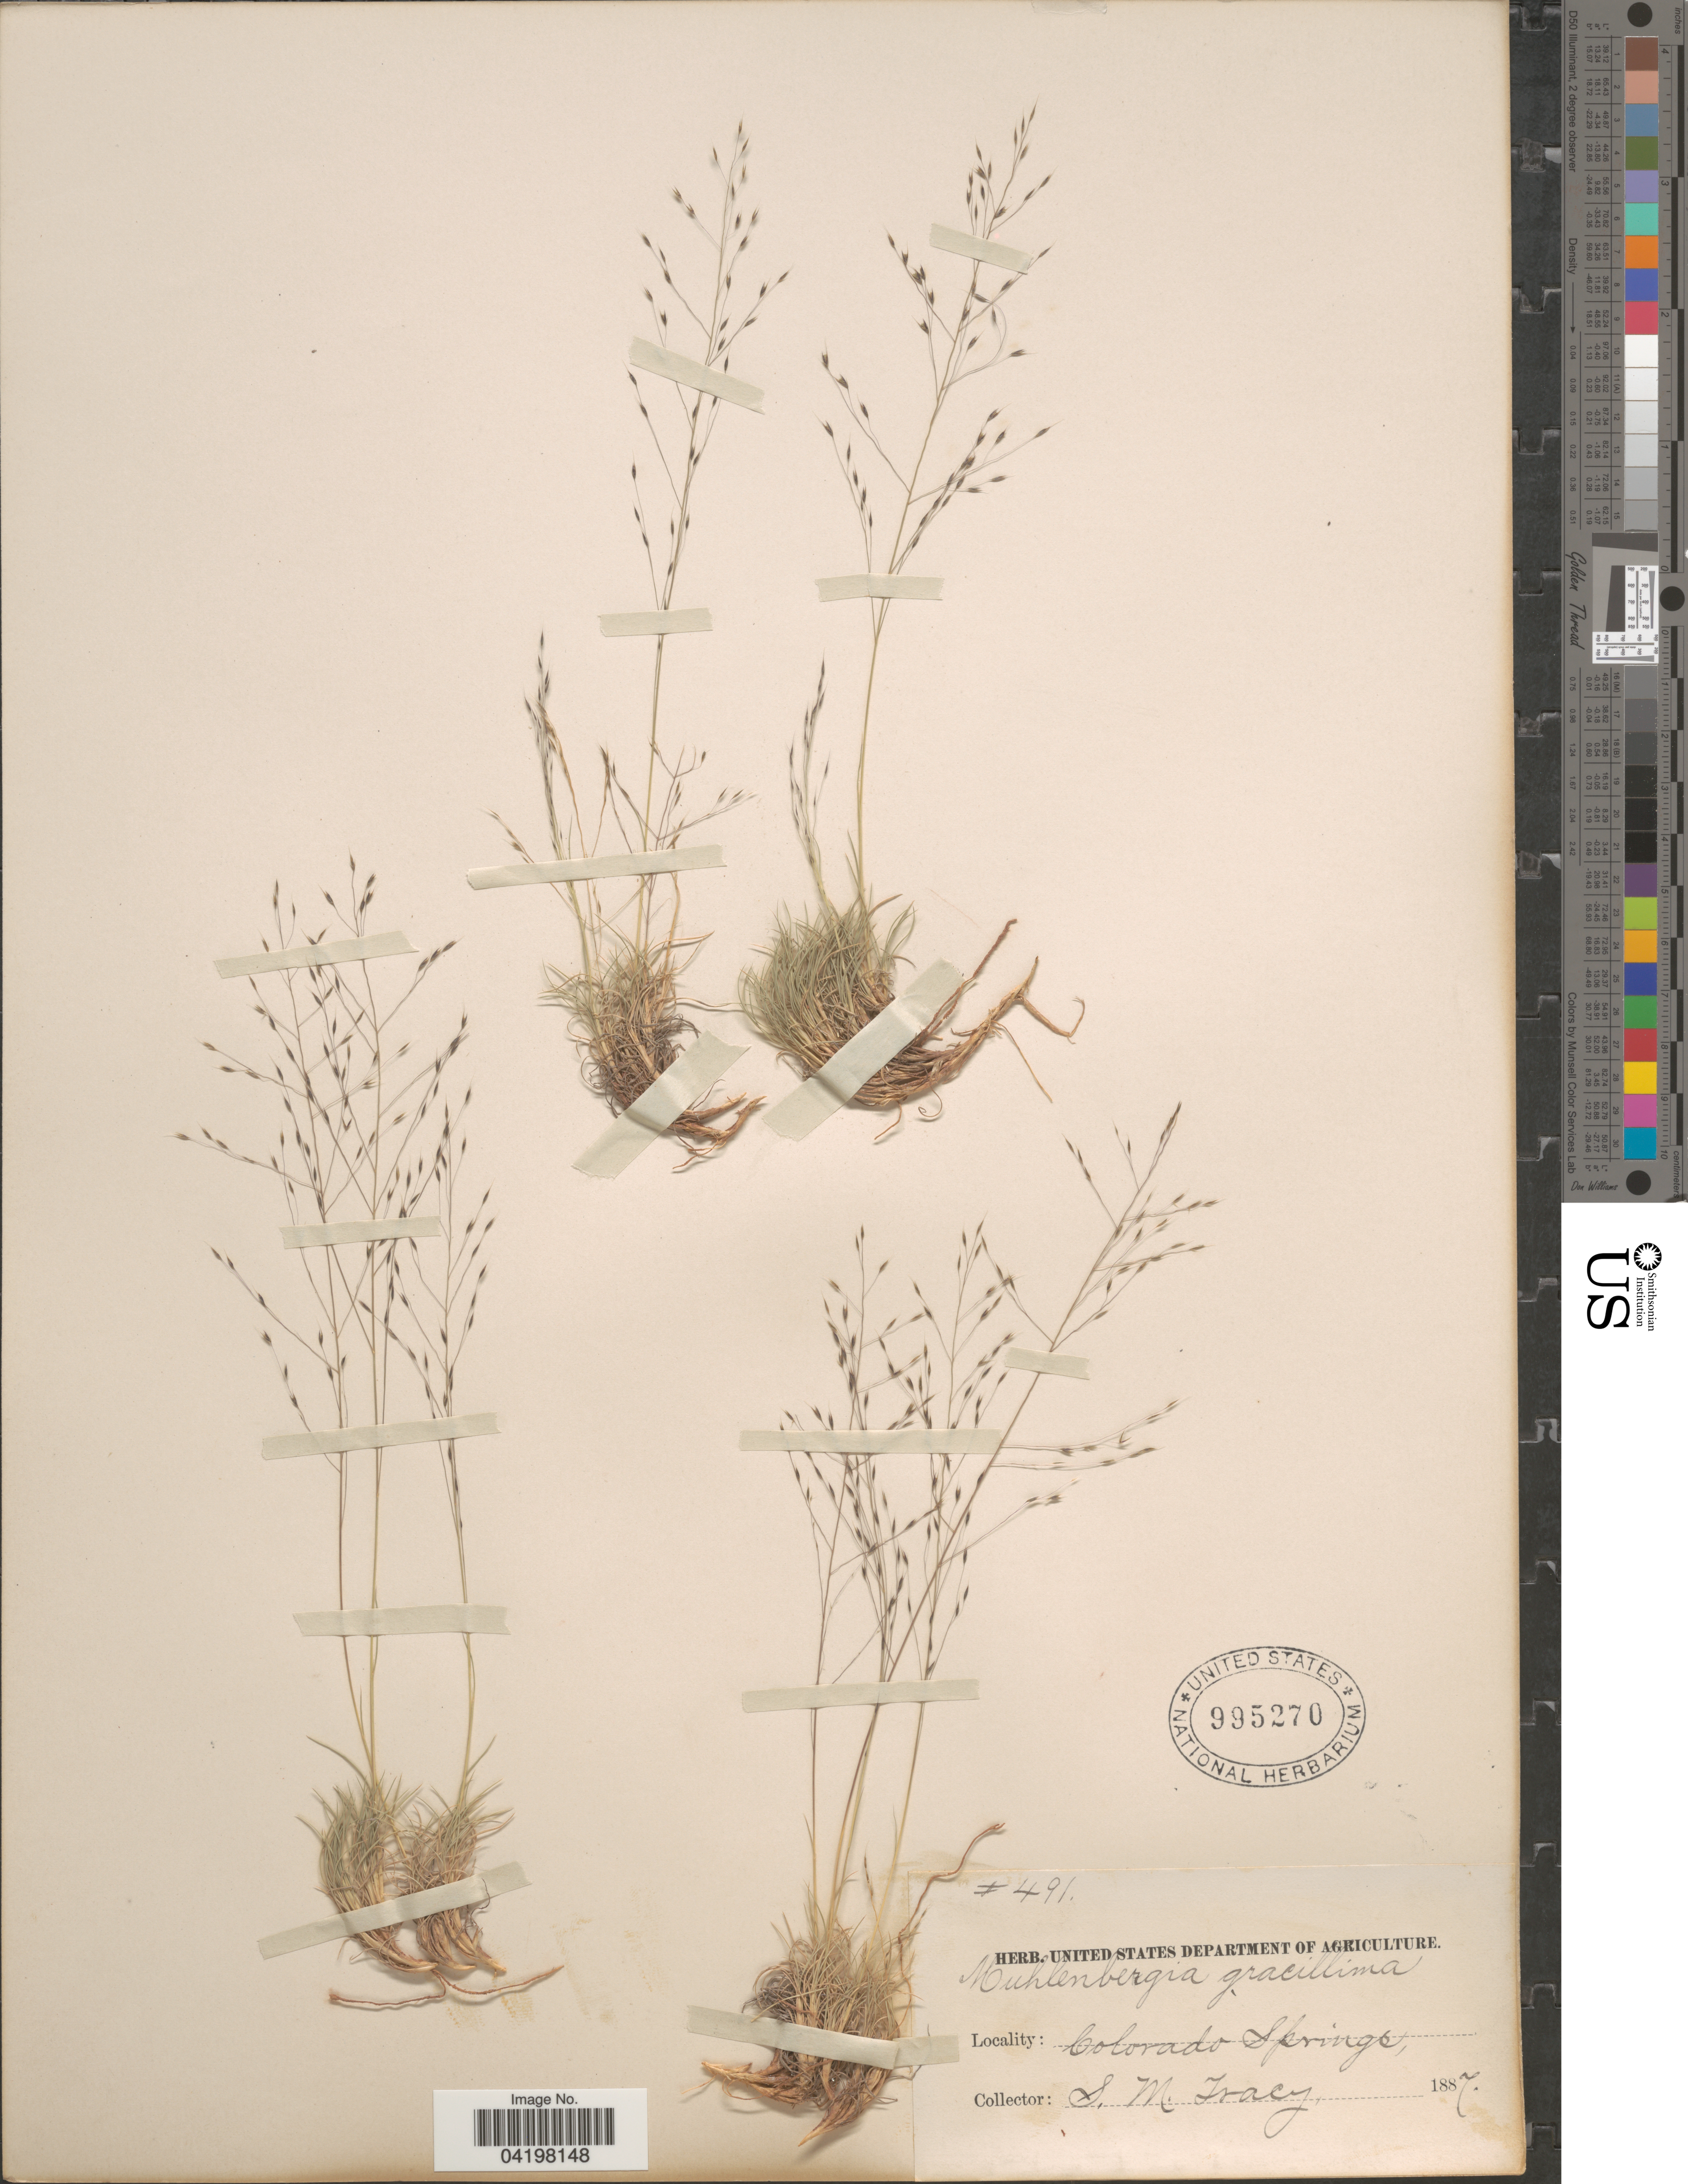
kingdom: Plantae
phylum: Tracheophyta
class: Liliopsida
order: Poales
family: Poaceae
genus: Muhlenbergia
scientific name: Muhlenbergia torreyi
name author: (Kunth) Hitchc. ex Bush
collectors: S. M. Tracy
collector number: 491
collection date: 1887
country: United States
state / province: Colorado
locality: Colorado Springs.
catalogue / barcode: US 995270